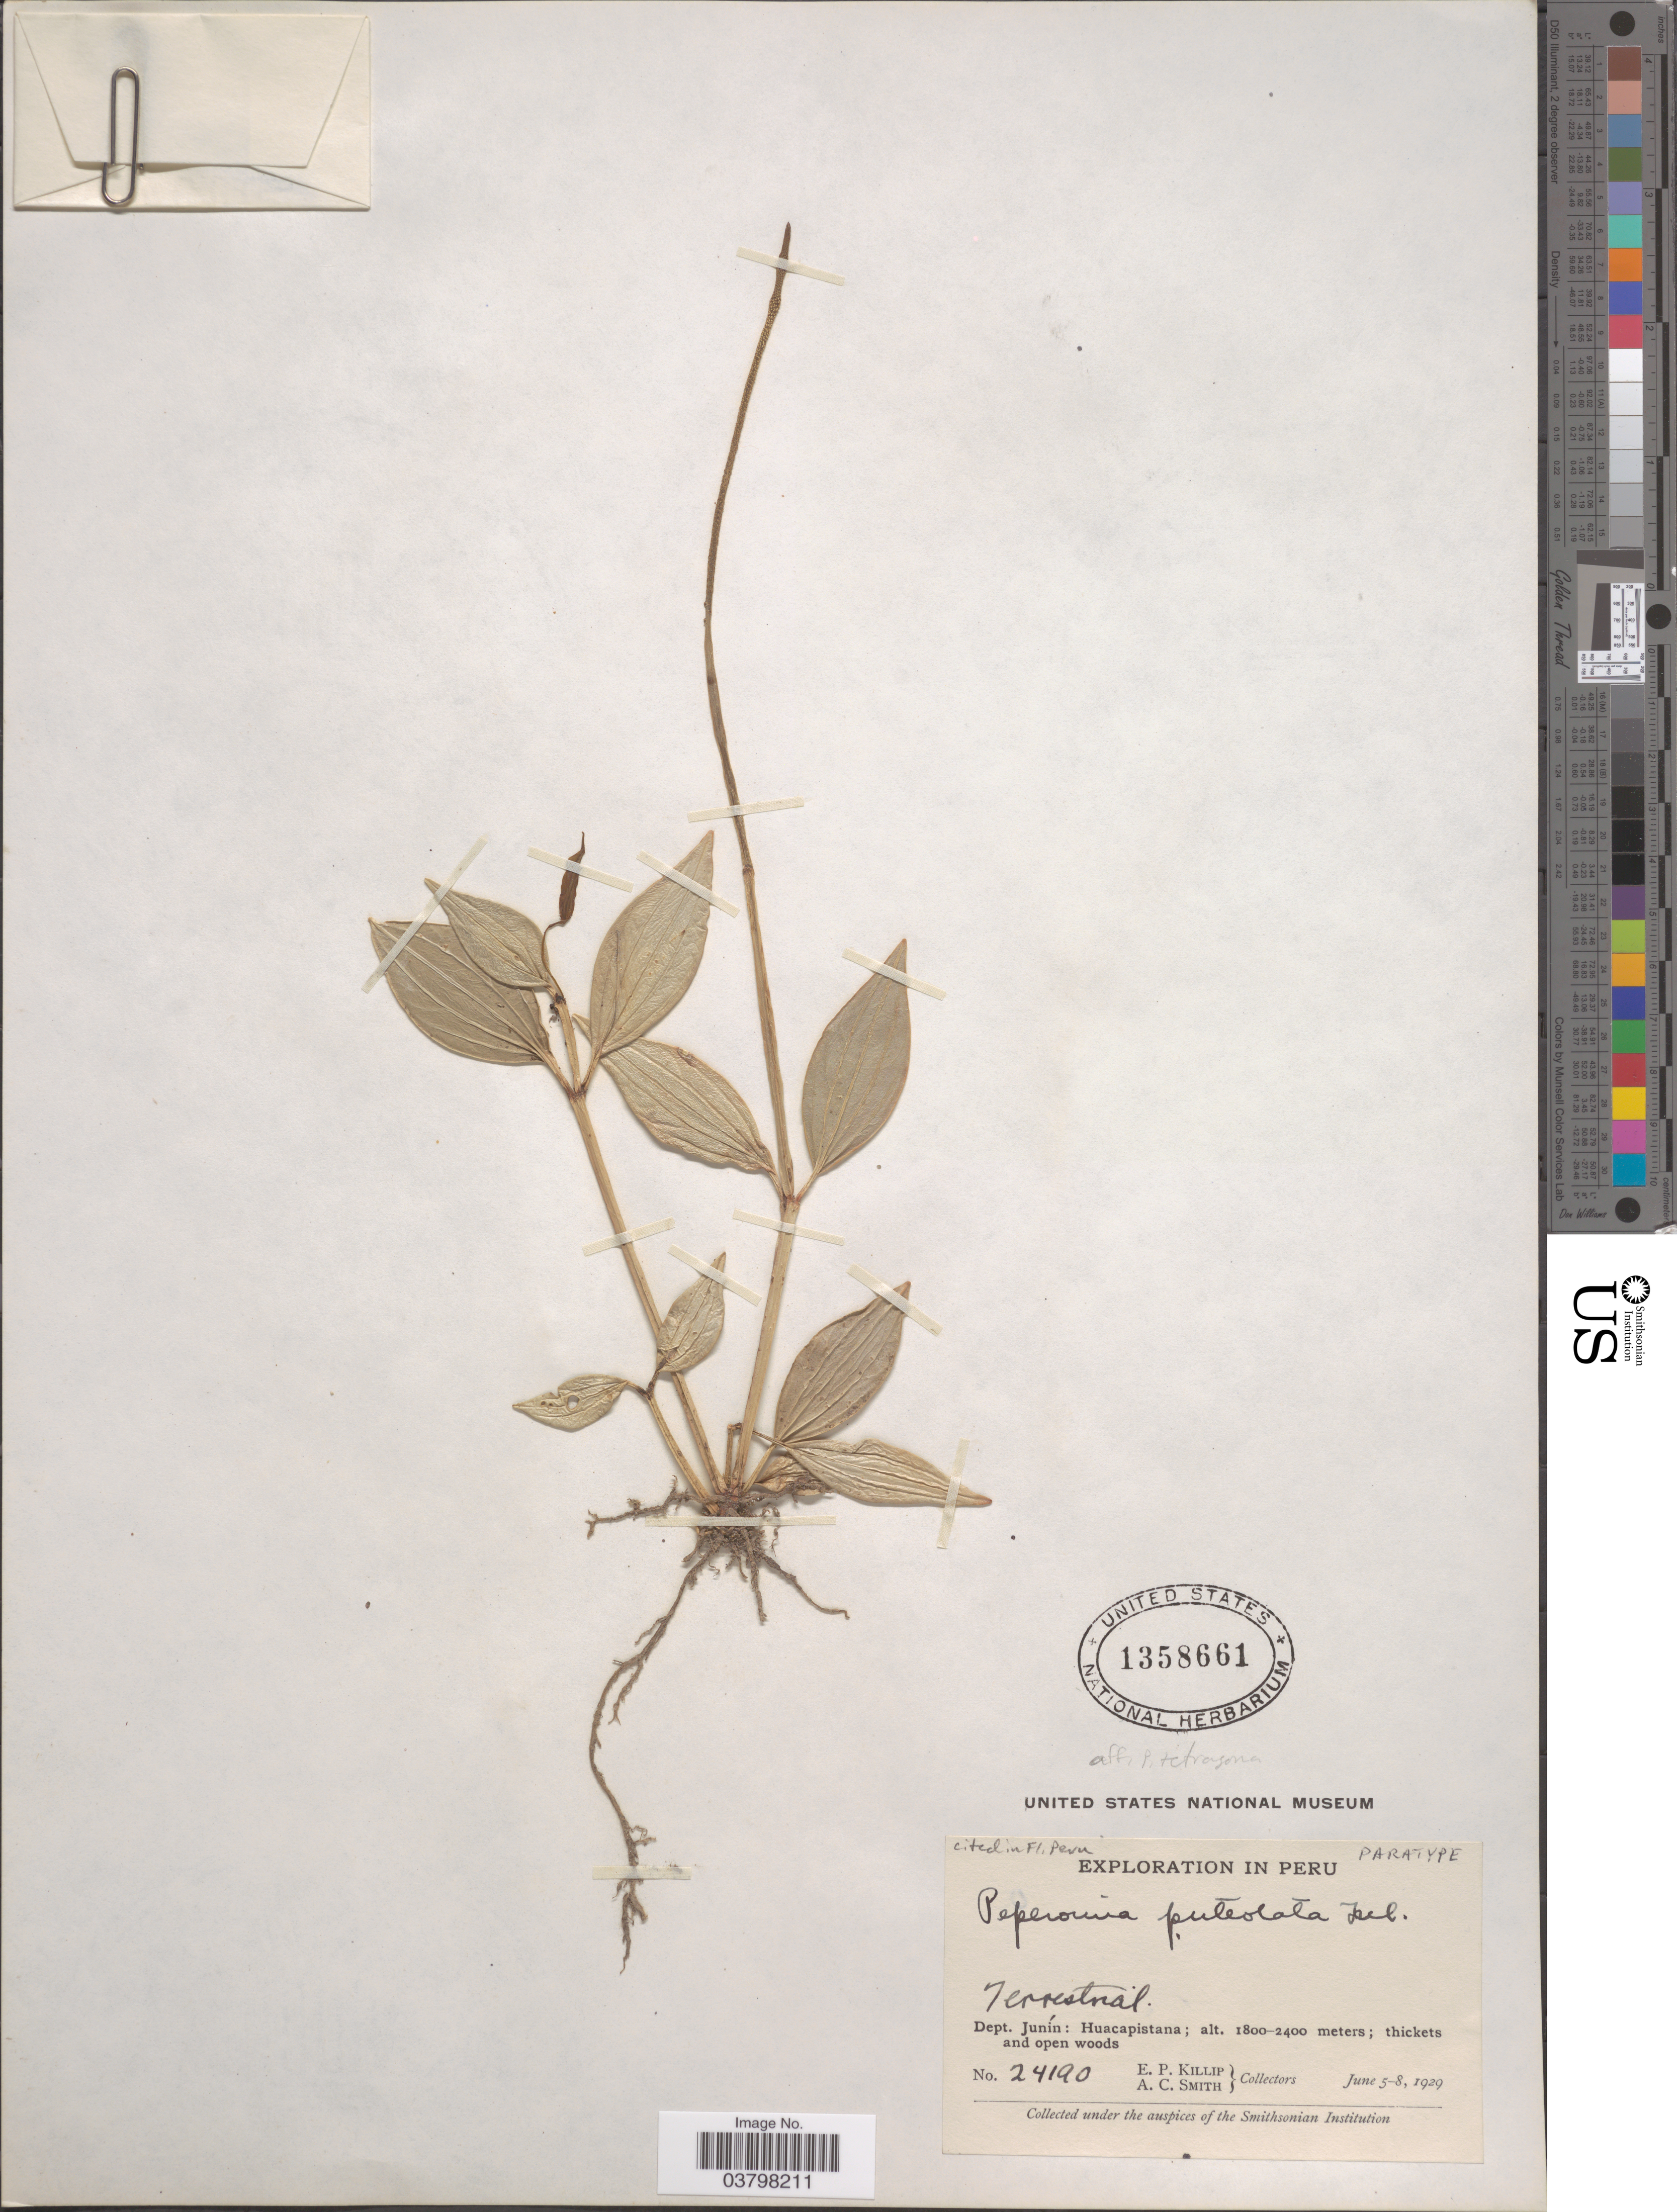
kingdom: Plantae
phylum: Tracheophyta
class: Magnoliopsida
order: Piperales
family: Piperaceae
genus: Peperomia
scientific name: Peperomia puteolata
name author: Trel.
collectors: E. P. Killip & A. C. Smith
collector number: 24190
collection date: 1929-06-05/1929-06-08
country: Peru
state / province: Junín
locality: Dept. Junín: Huacapistana.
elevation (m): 1800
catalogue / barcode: US 1358661